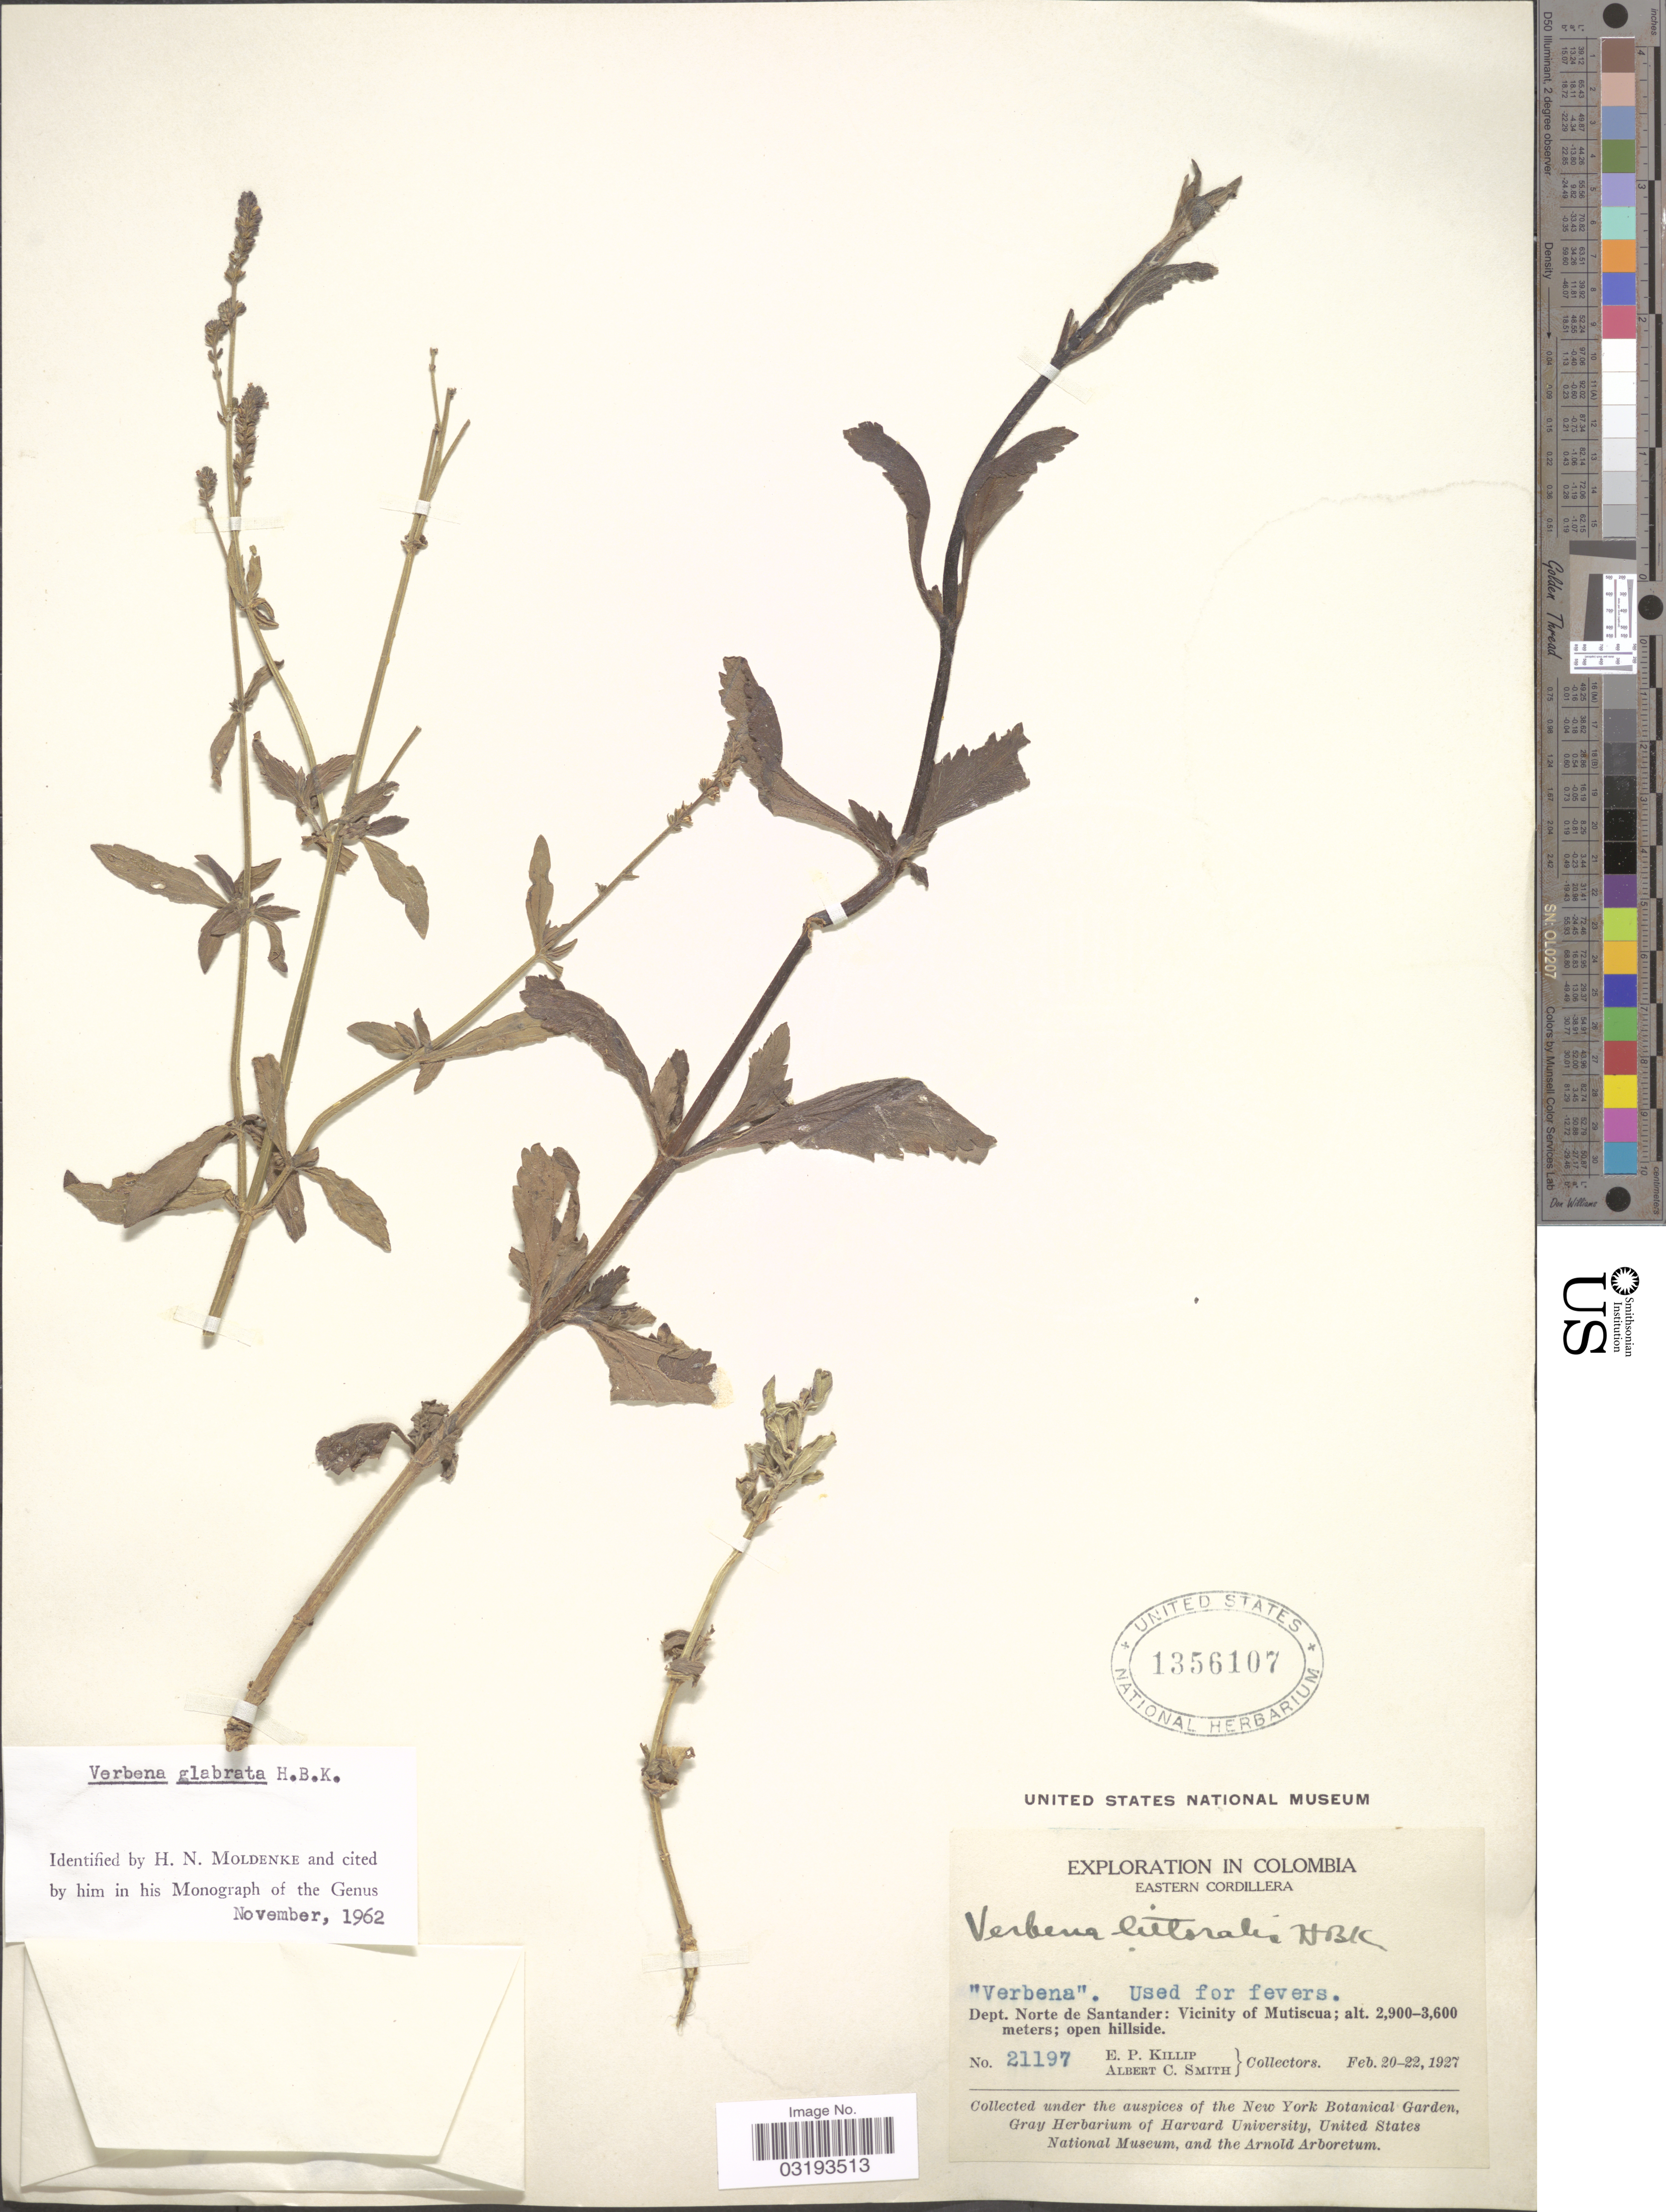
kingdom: Plantae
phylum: Tracheophyta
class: Magnoliopsida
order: Lamiales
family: Verbenaceae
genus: Verbena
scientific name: Verbena glabrata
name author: Kunth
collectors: E. P. Killip & A. C. Smith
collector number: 21197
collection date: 1927-02-20/1927-02-22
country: Colombia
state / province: Norte de Santander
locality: Eastern Cordillera. Dept. Norte de Santander: Vicinity of Mutiscua.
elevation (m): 2900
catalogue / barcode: US 1356107